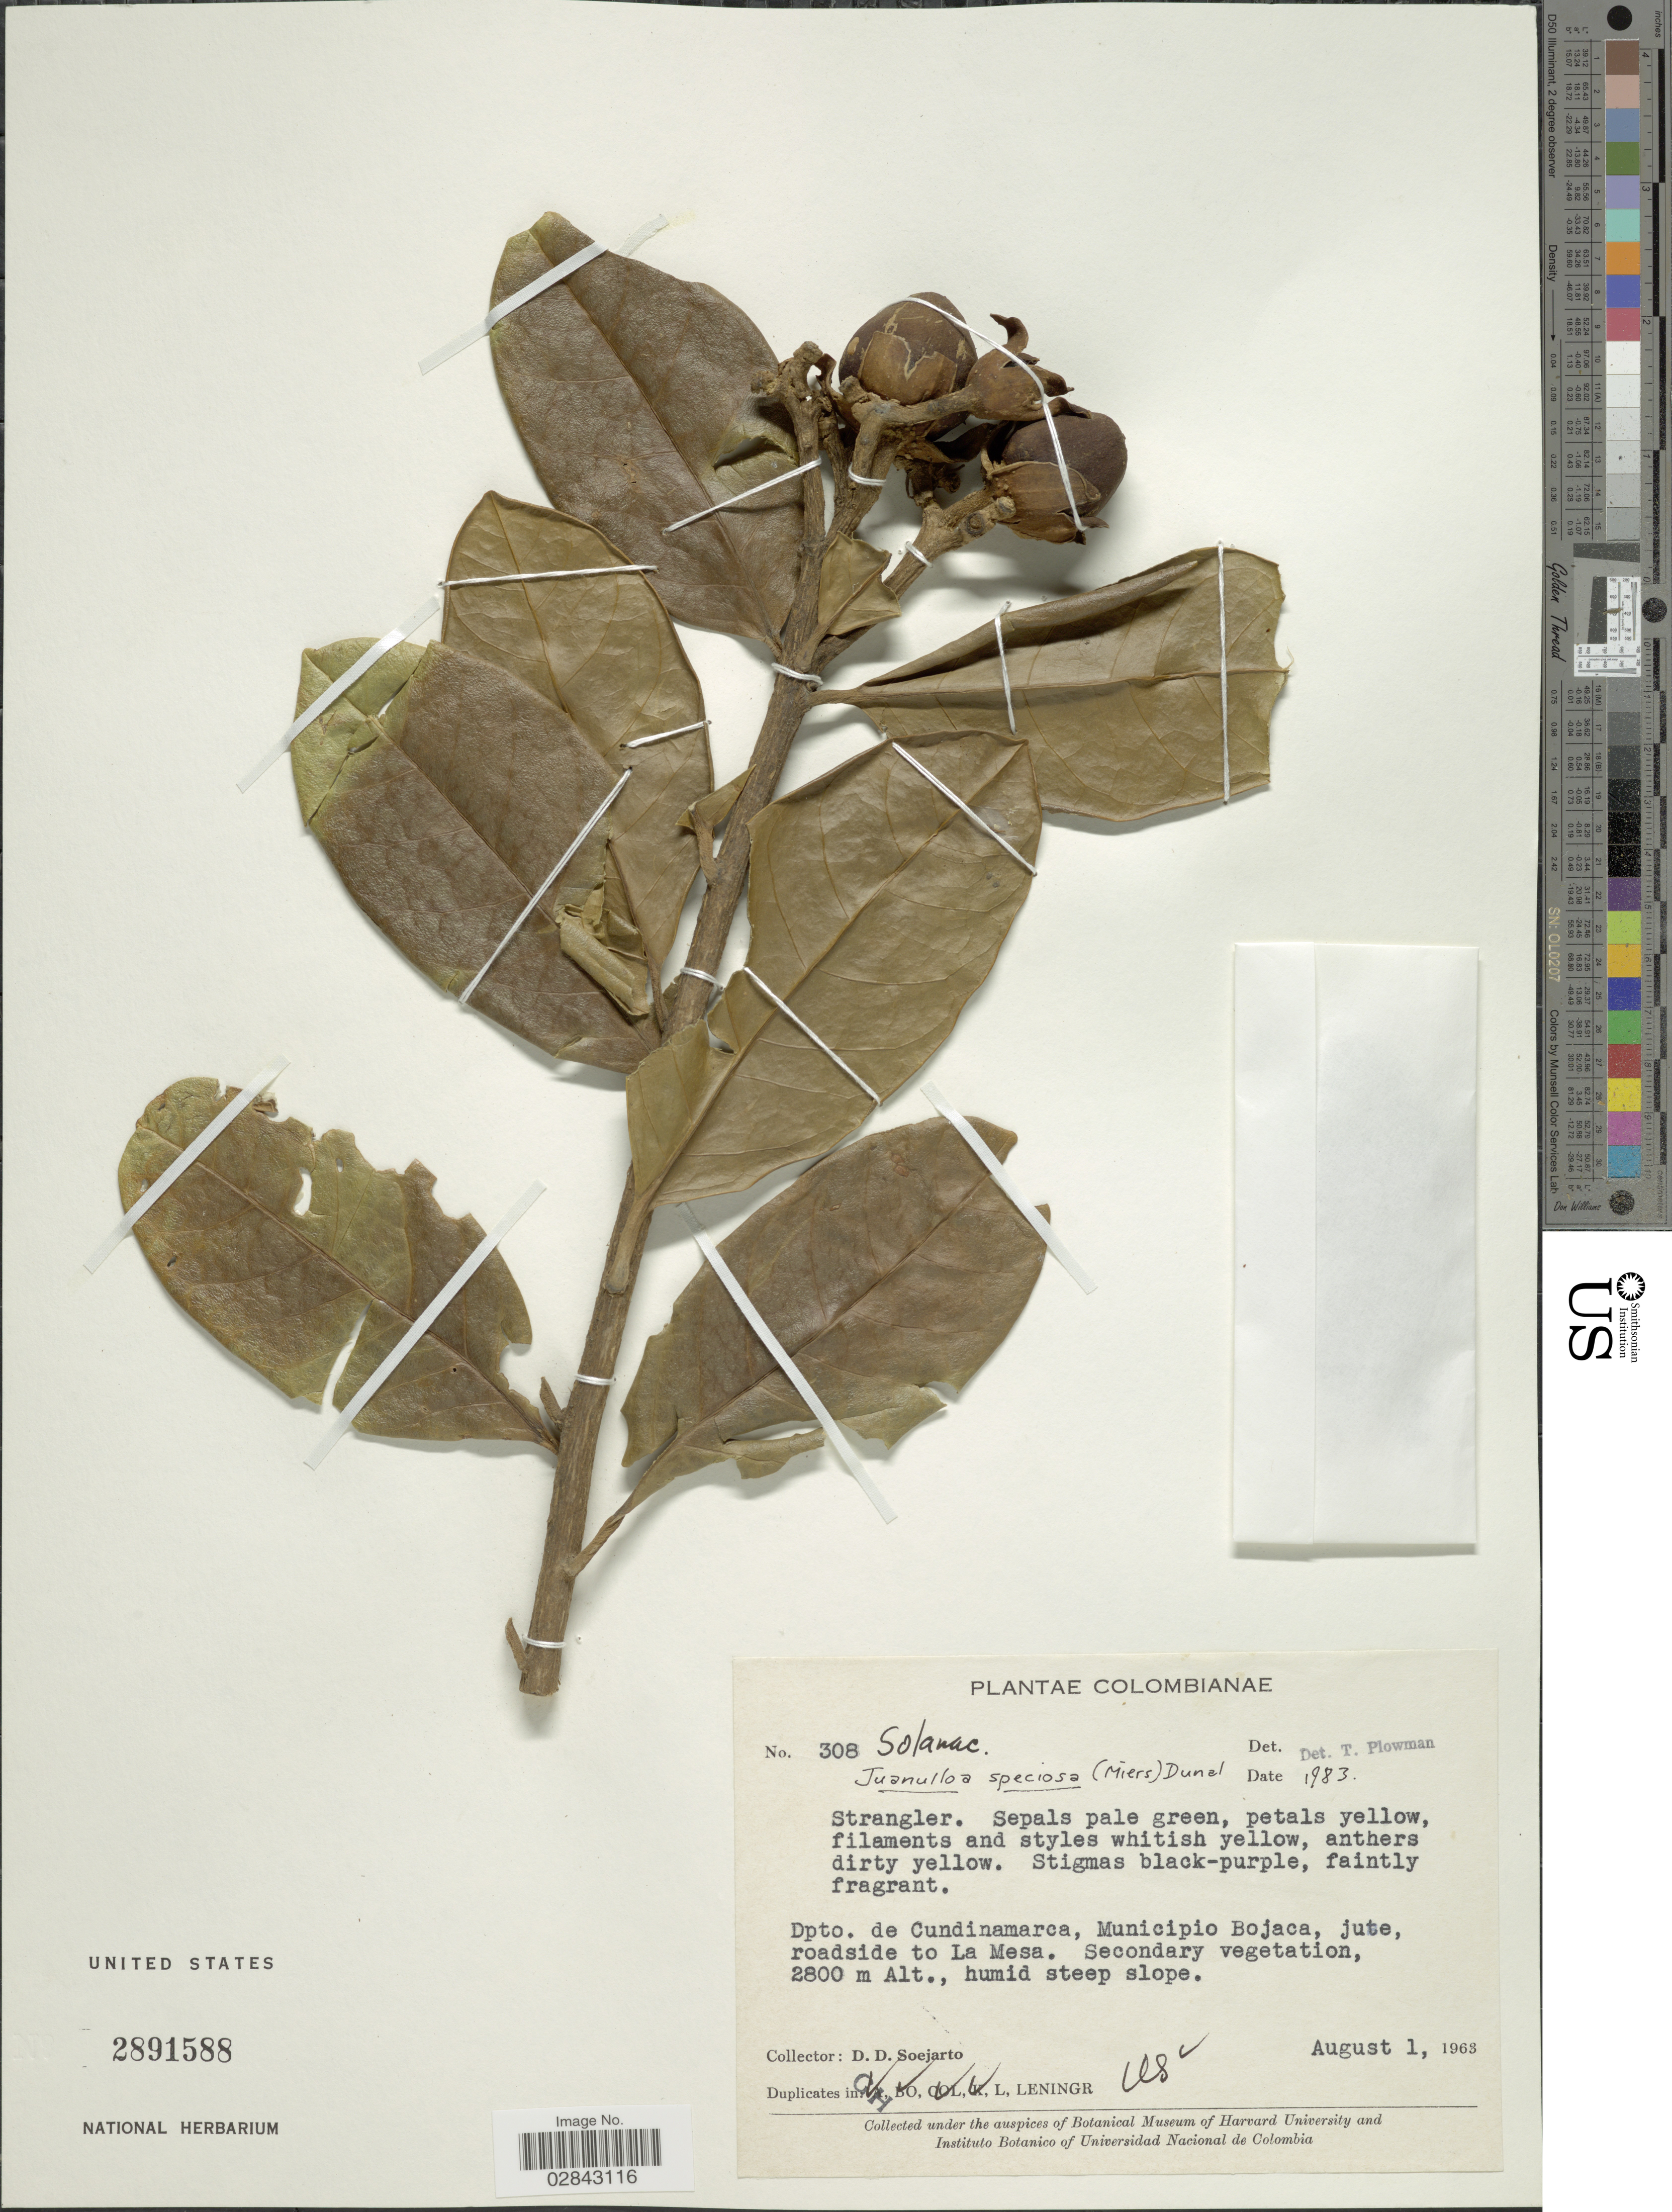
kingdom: Plantae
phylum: Tracheophyta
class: Magnoliopsida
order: Solanales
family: Solanaceae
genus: Juanulloa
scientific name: Juanulloa speciosa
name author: Dunal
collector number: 308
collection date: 1963-08-01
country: Colombia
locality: Dpto. de Cundinamarca, Municipio Bojaca, jute, roadside to La Mesa.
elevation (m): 2800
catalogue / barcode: US 2891588